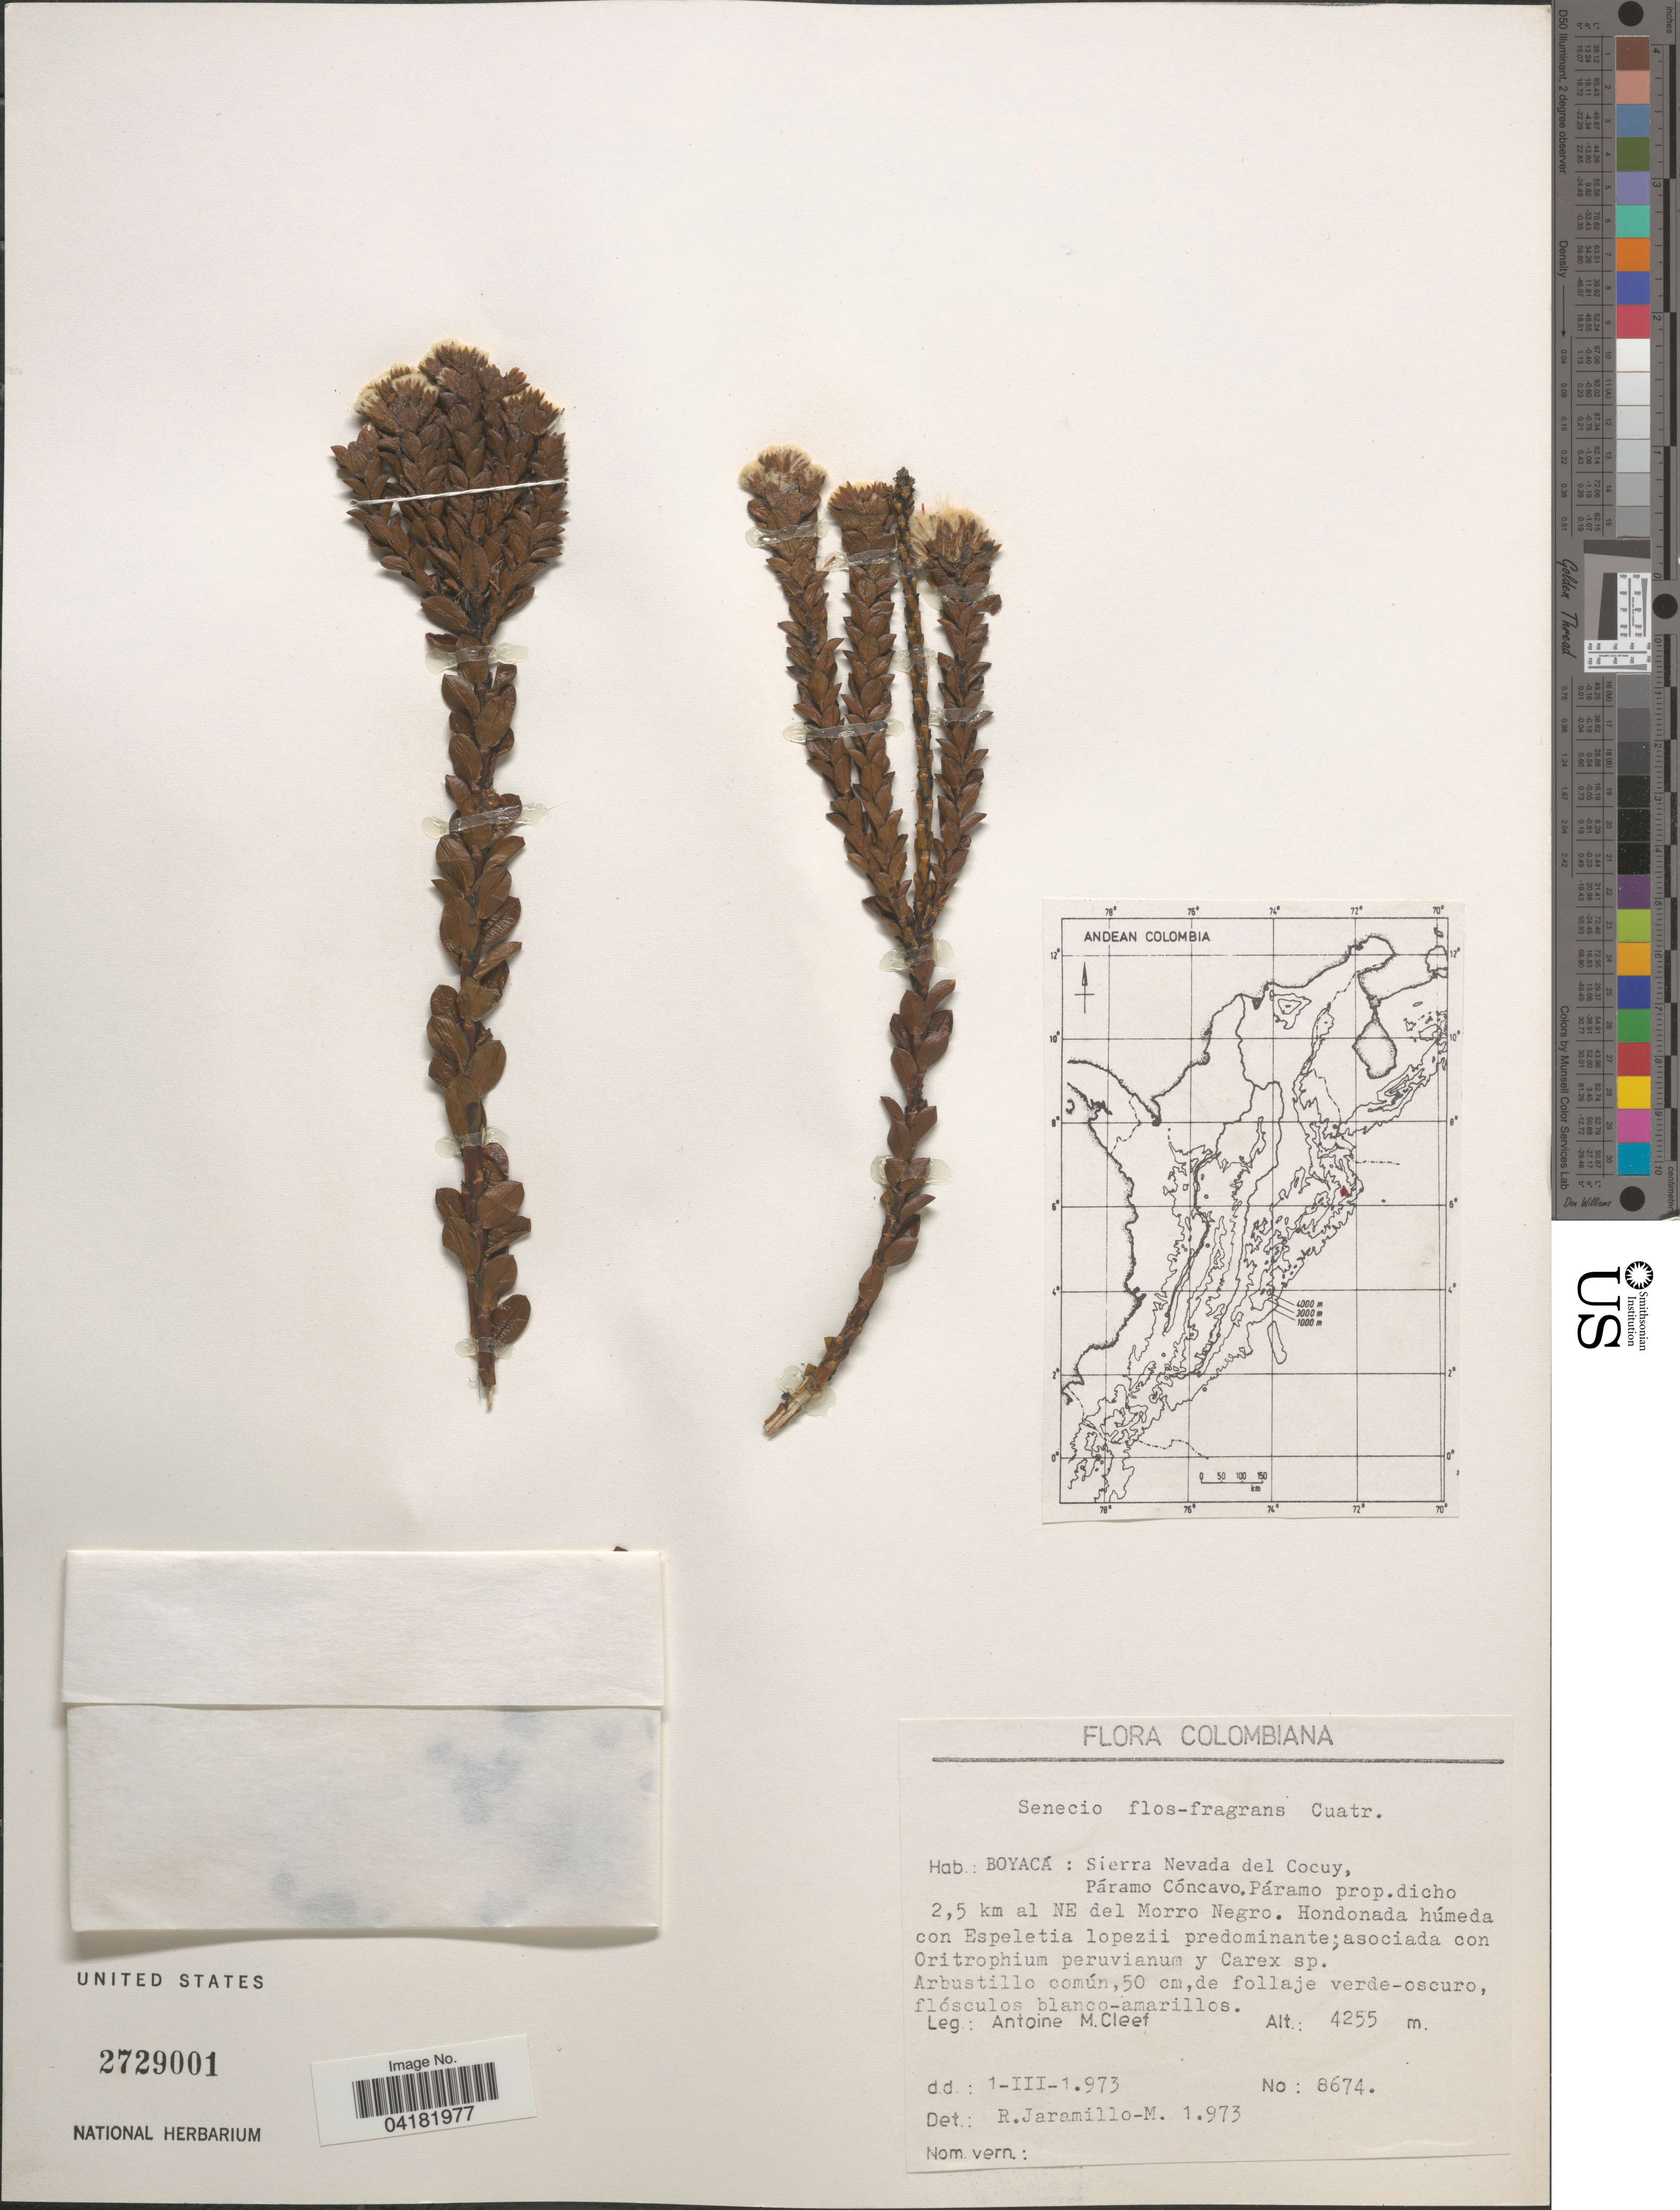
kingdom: Plantae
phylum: Tracheophyta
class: Magnoliopsida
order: Asterales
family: Asteraceae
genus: Pentacalia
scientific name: Pentacalia flosfragrans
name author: (Cuatrec.) Cuatrec.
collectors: A. M. Cleef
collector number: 8674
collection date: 1973-03-01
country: Colombia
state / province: Boyacá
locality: Colombiana. Sierra Nevada del Cocuy, Páramo Cóncavo. Páramo prop.dicho 2,5 km al NE del Morro Negro.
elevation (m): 4255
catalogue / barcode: US 2729001